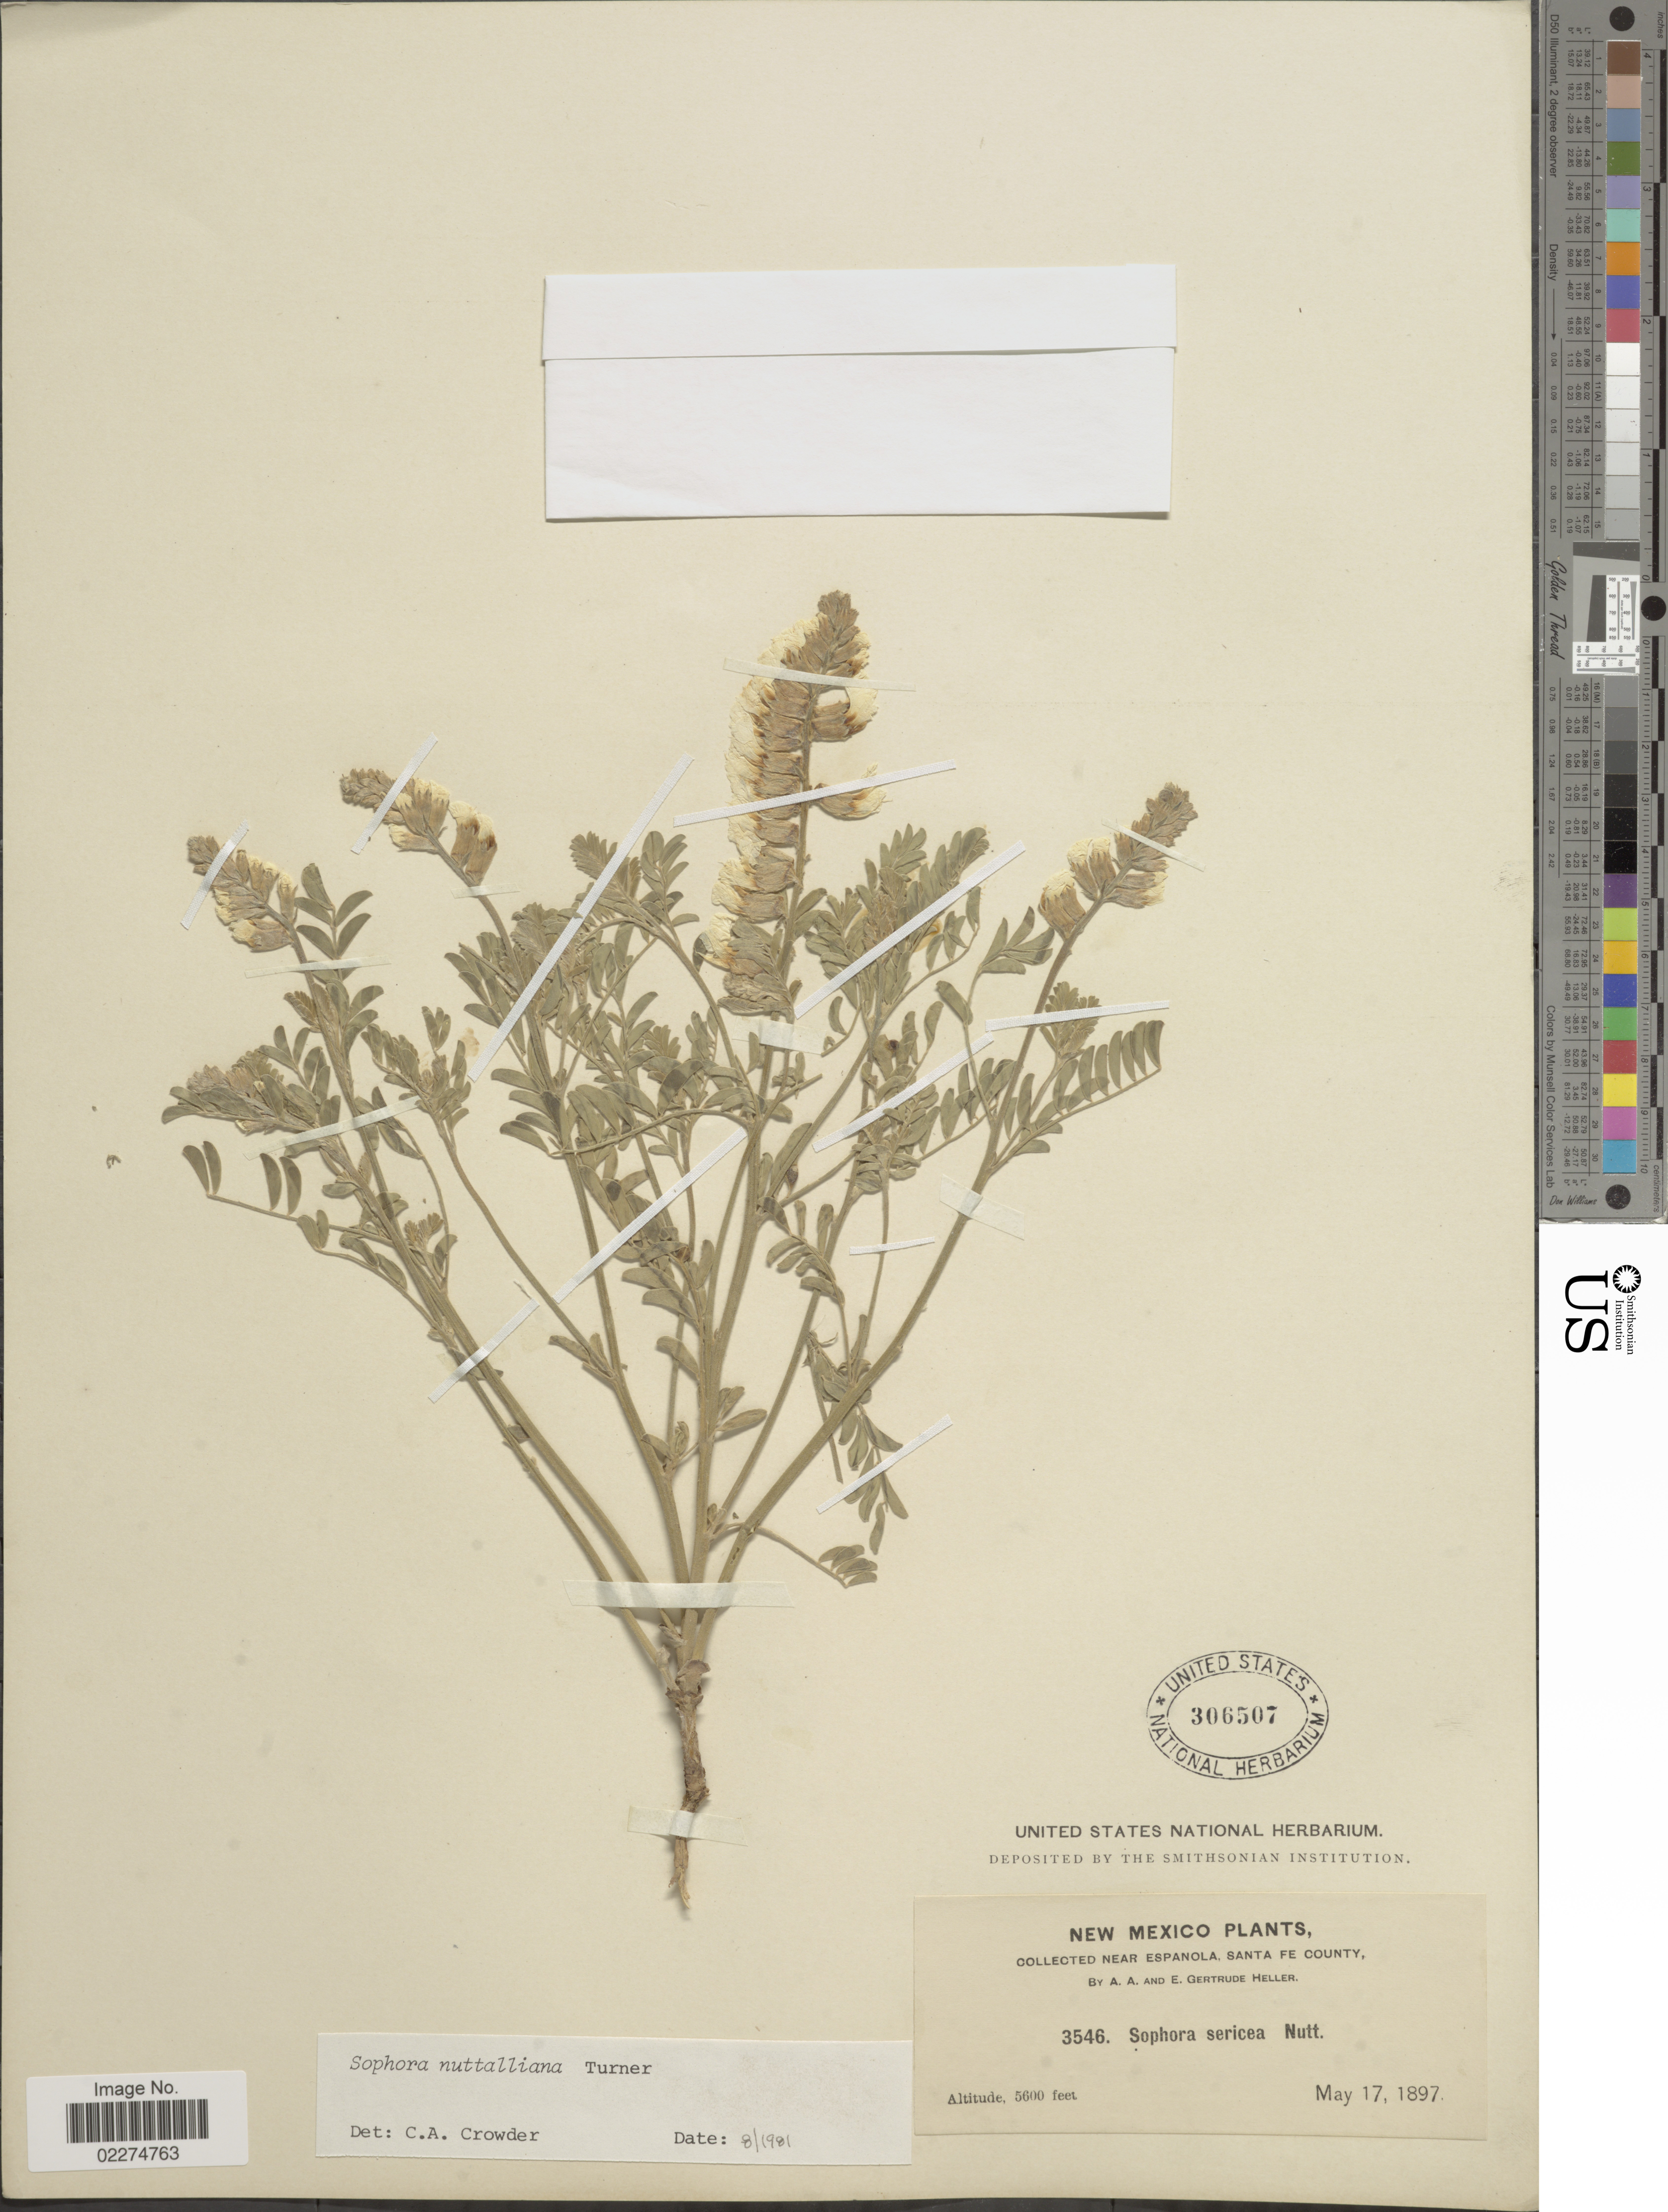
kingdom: Plantae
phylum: Tracheophyta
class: Magnoliopsida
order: Fabales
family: Fabaceae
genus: Sophora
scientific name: Sophora nuttalliana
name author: B.L. Turner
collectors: A. A. Heller & E. Gertrude Heller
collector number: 3546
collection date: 1897-05-17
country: United States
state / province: New Mexico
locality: Near Espanola, Santa Fe County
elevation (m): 1707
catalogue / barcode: US 306507